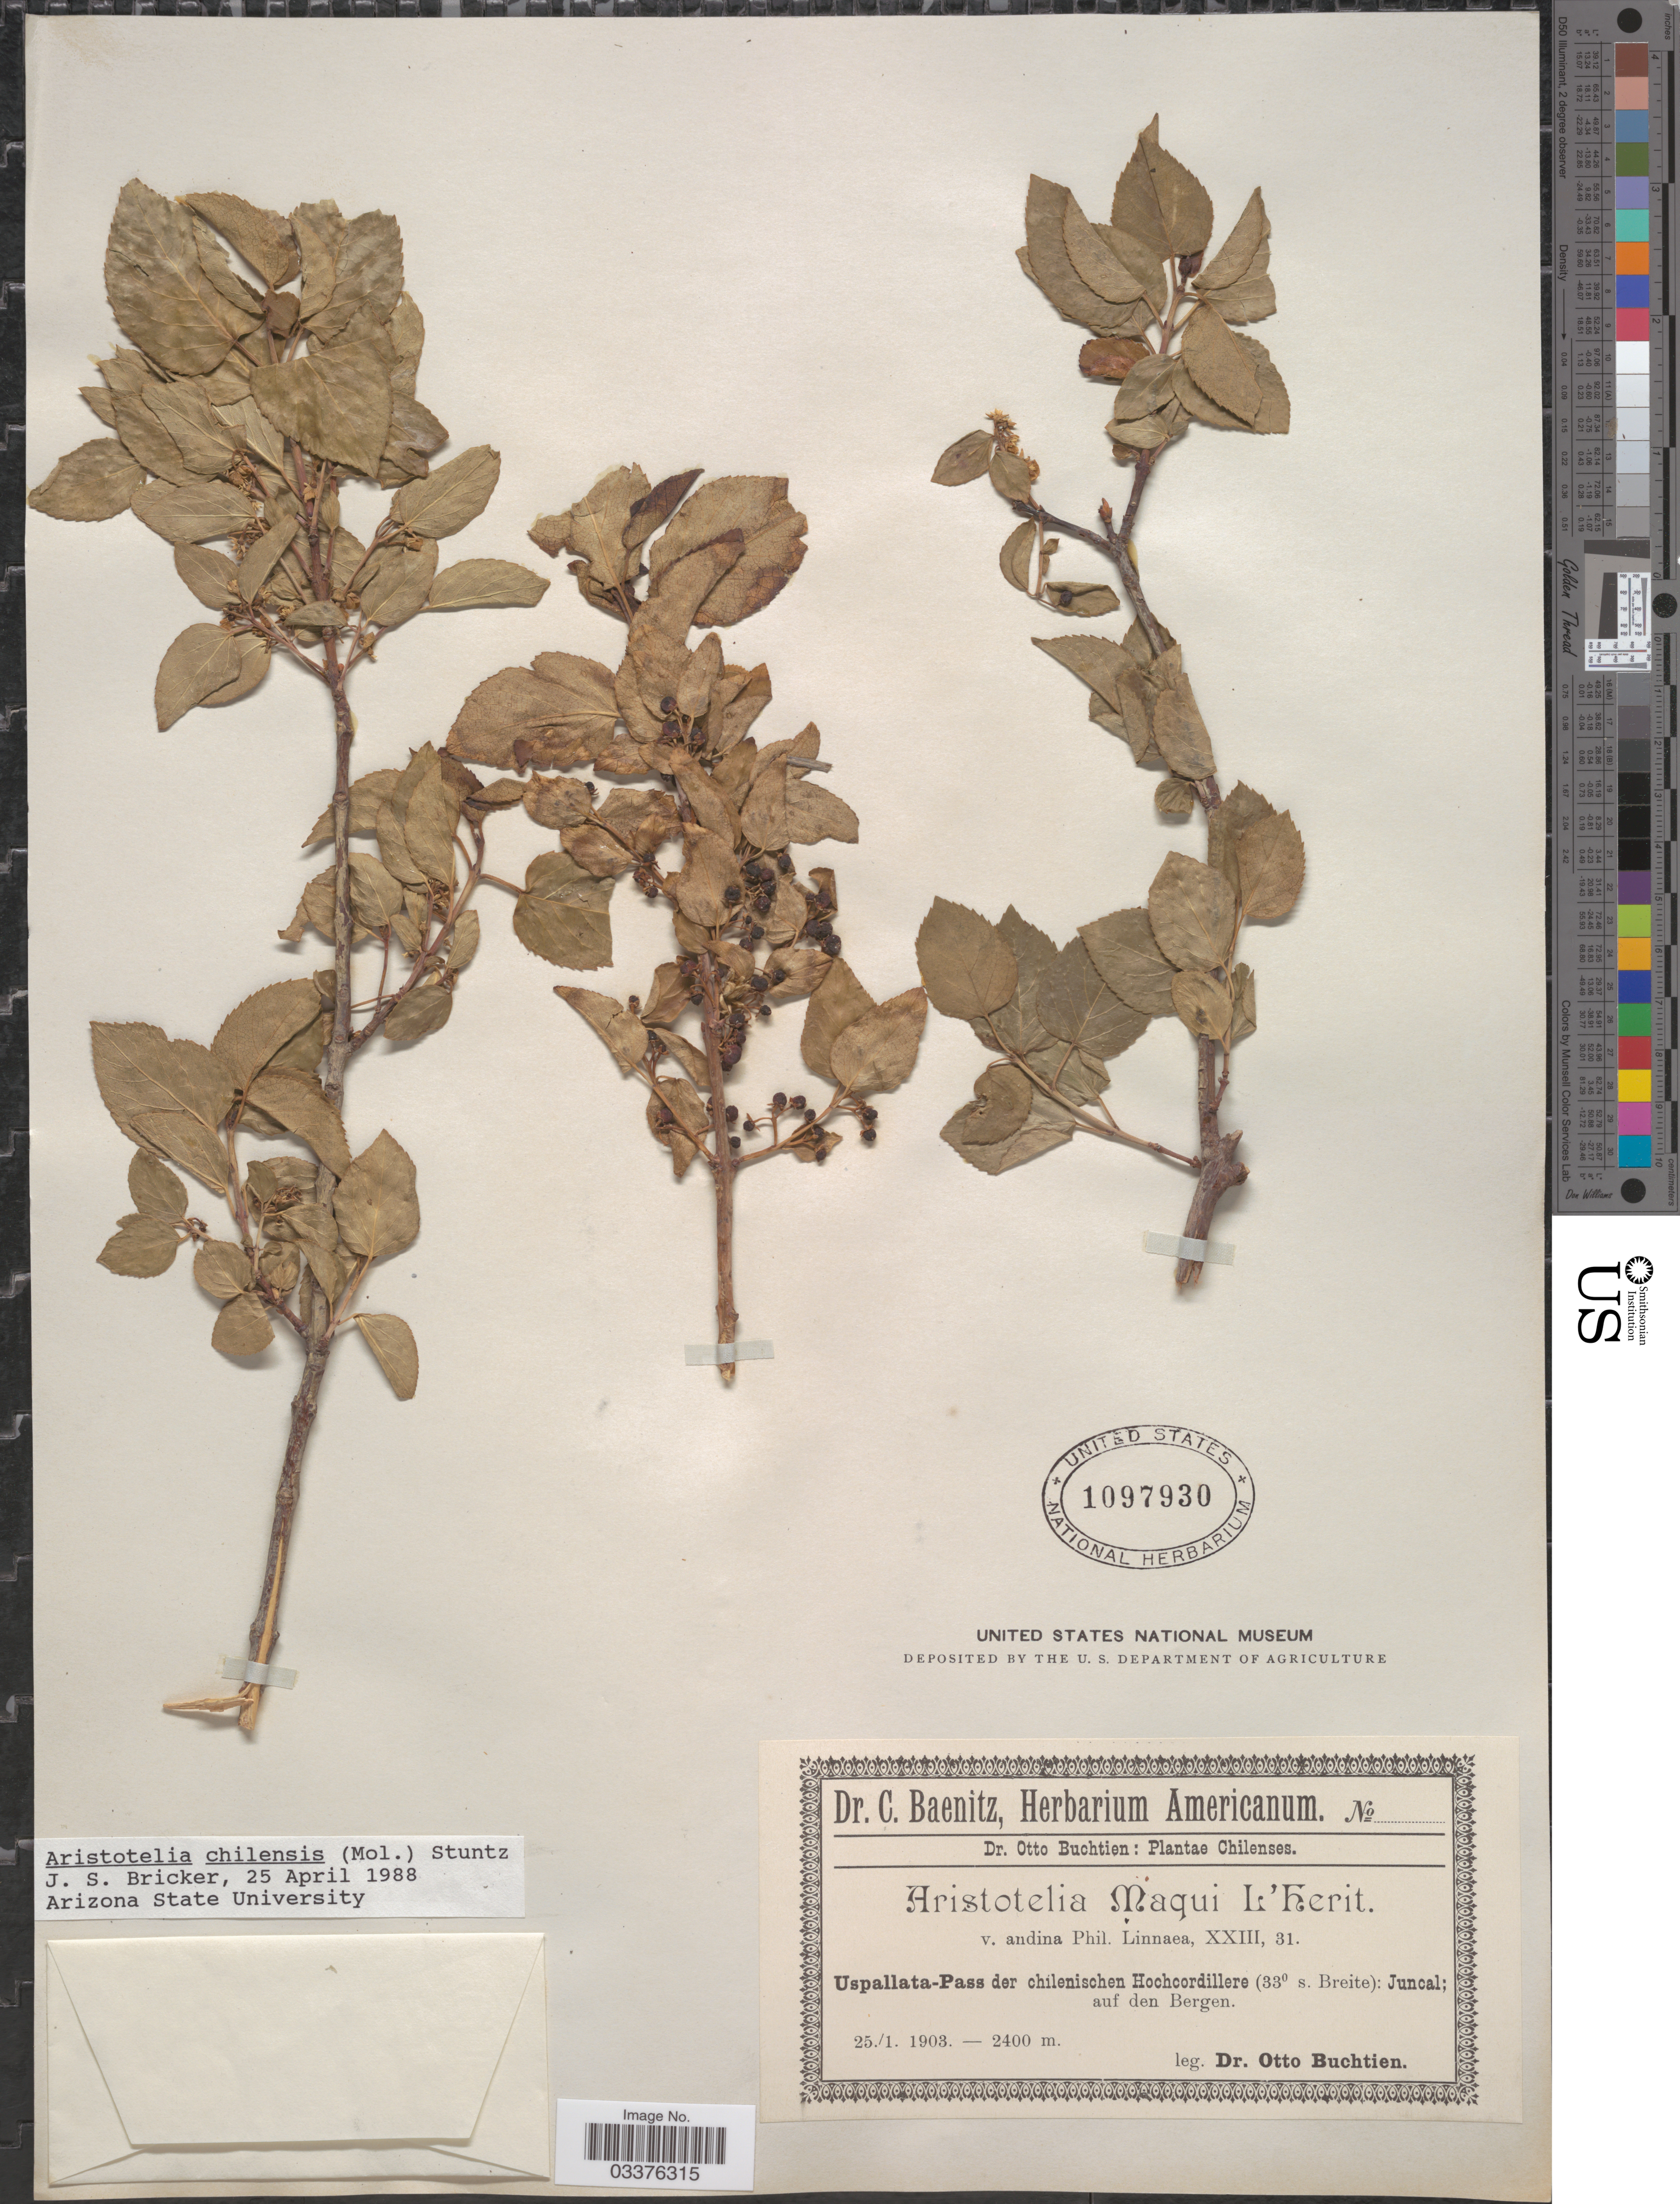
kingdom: Plantae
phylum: Tracheophyta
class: Magnoliopsida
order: Oxalidales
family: Elaeocarpaceae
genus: Aristotelia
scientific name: Aristotelia sp.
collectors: O. Buchtien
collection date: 1903-01-25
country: Chile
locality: Uspallata-Pass der chilenischen Hochcordillere (33° s. Breite [unsure placement]): Juncal; auf den Bergen.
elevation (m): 2400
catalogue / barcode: US 1097930